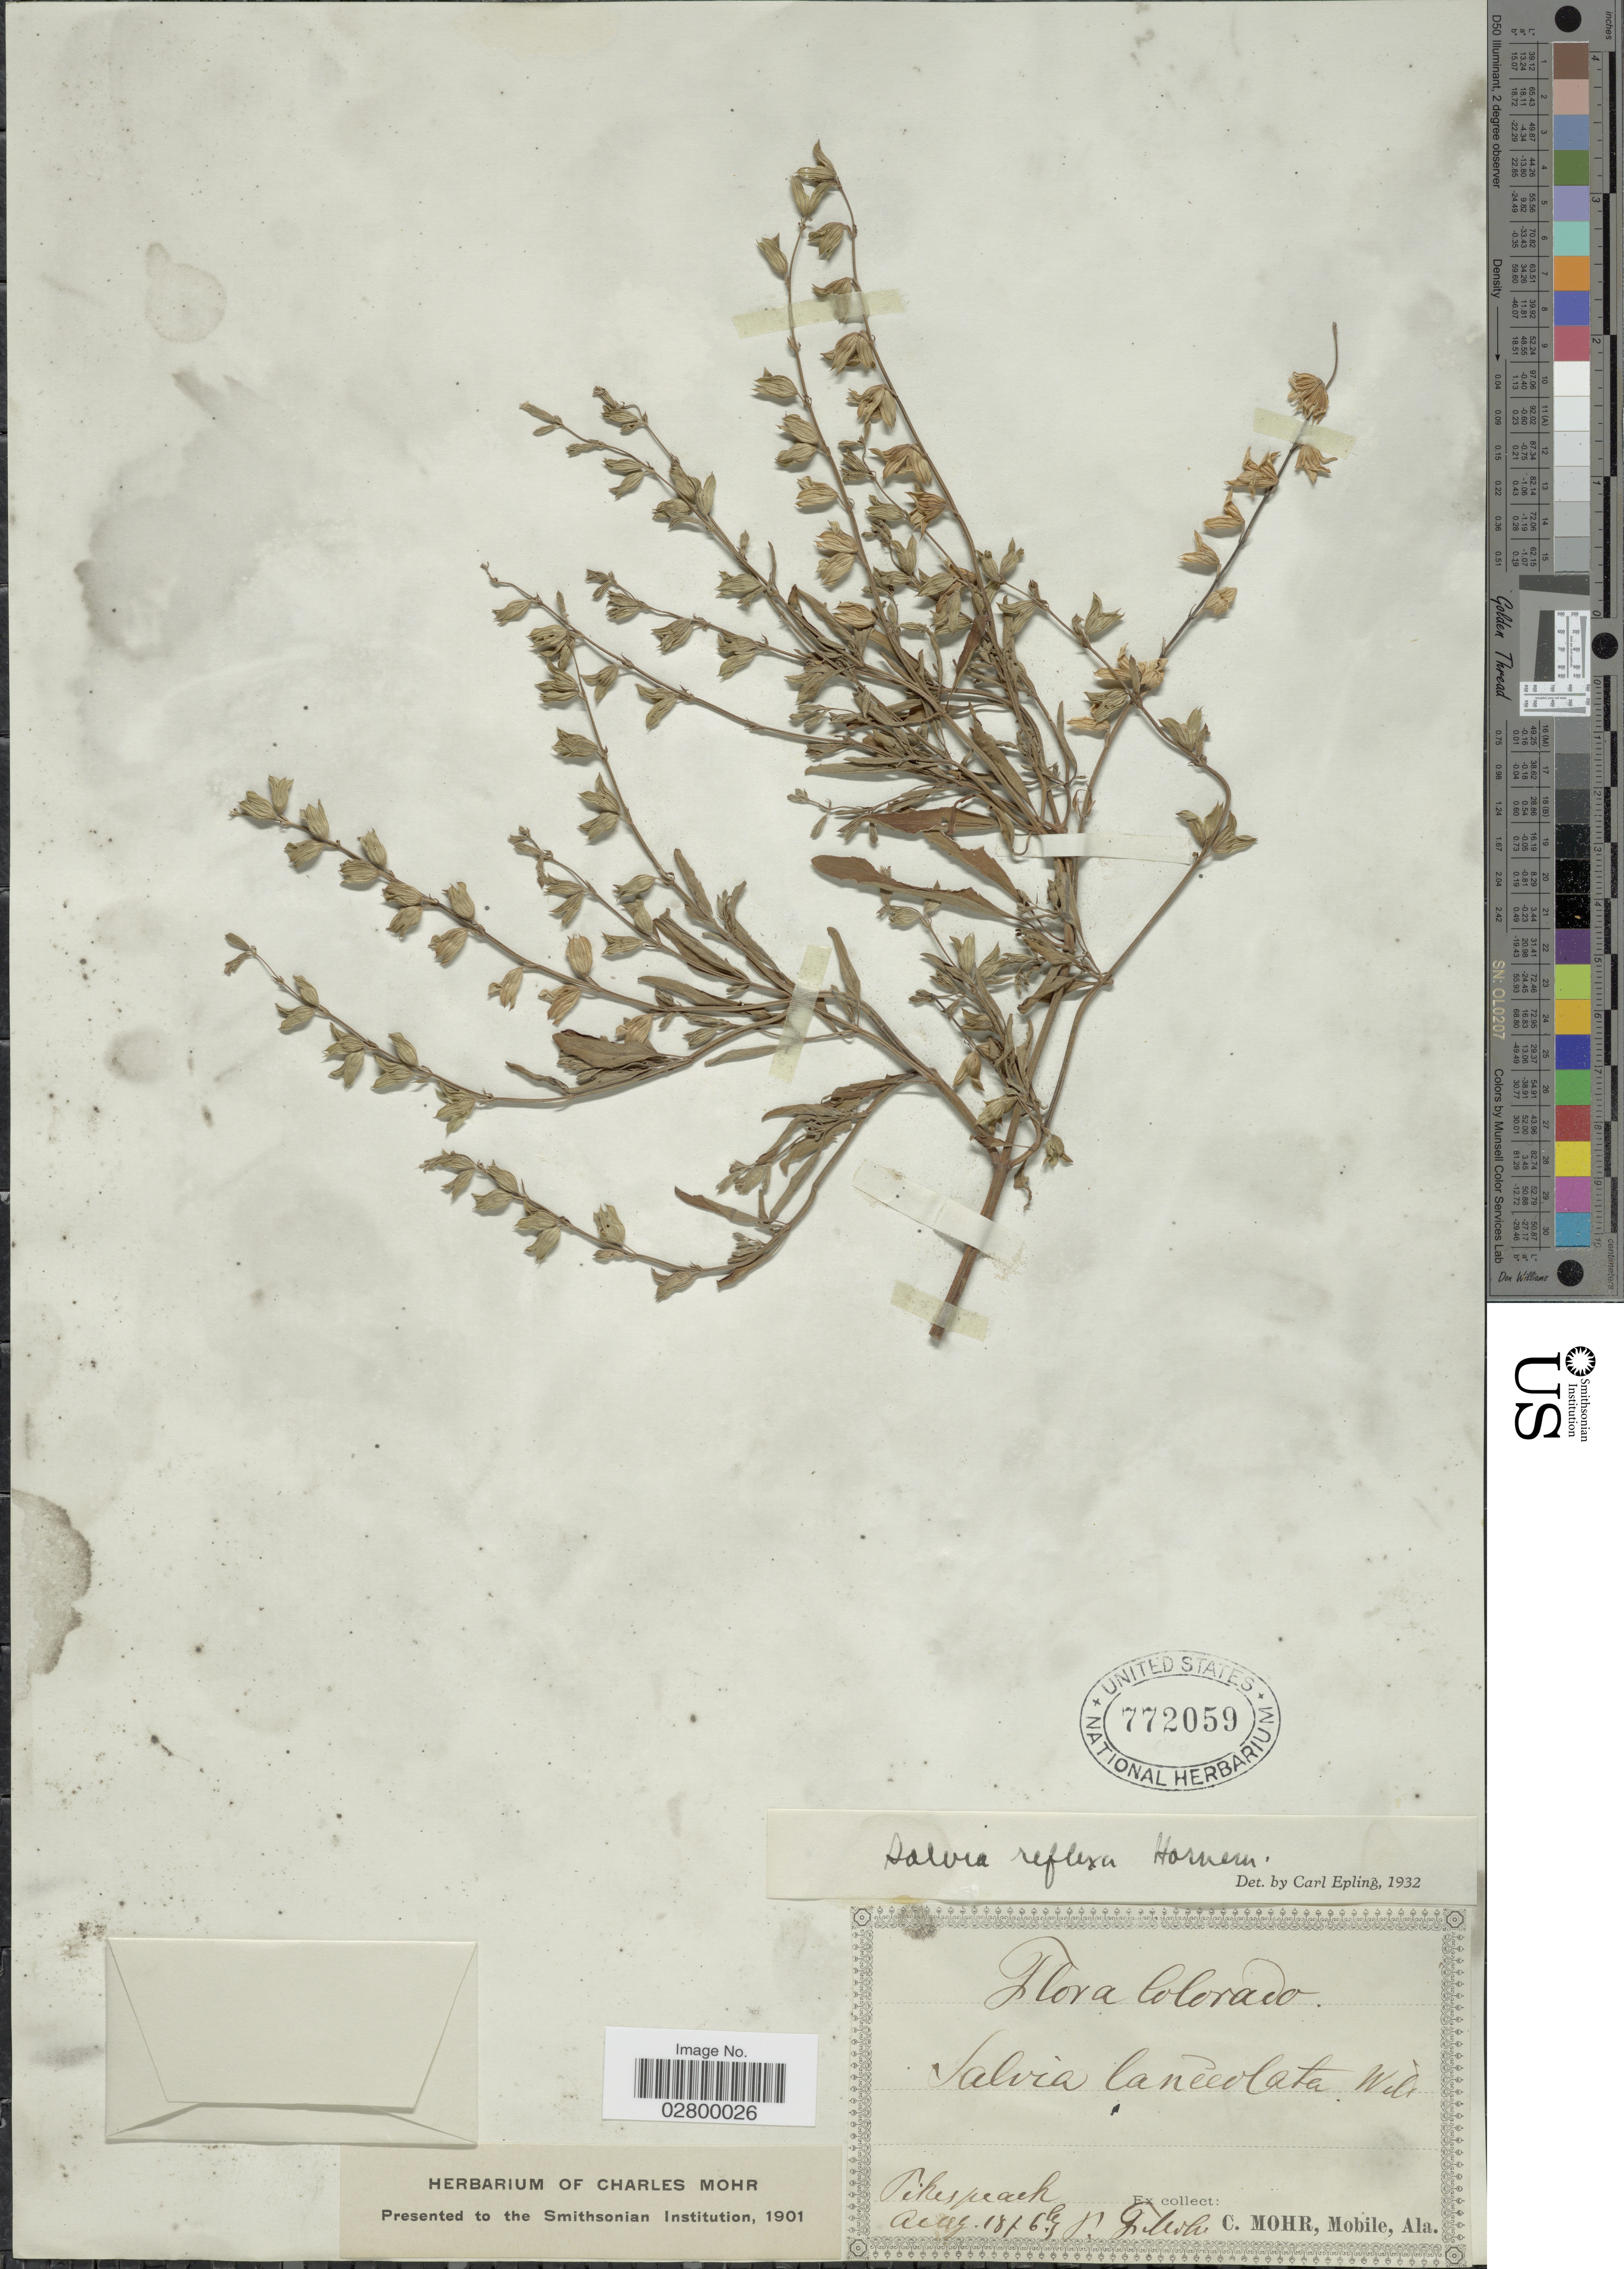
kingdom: Plantae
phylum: Tracheophyta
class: Magnoliopsida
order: Lamiales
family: Lamiaceae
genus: Salvia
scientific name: Salvia reflexa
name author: Hornem.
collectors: Mohr, C. T. (herbarium)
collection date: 1876-08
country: United States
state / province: Colorado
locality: Pikes peach.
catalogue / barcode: US 772059